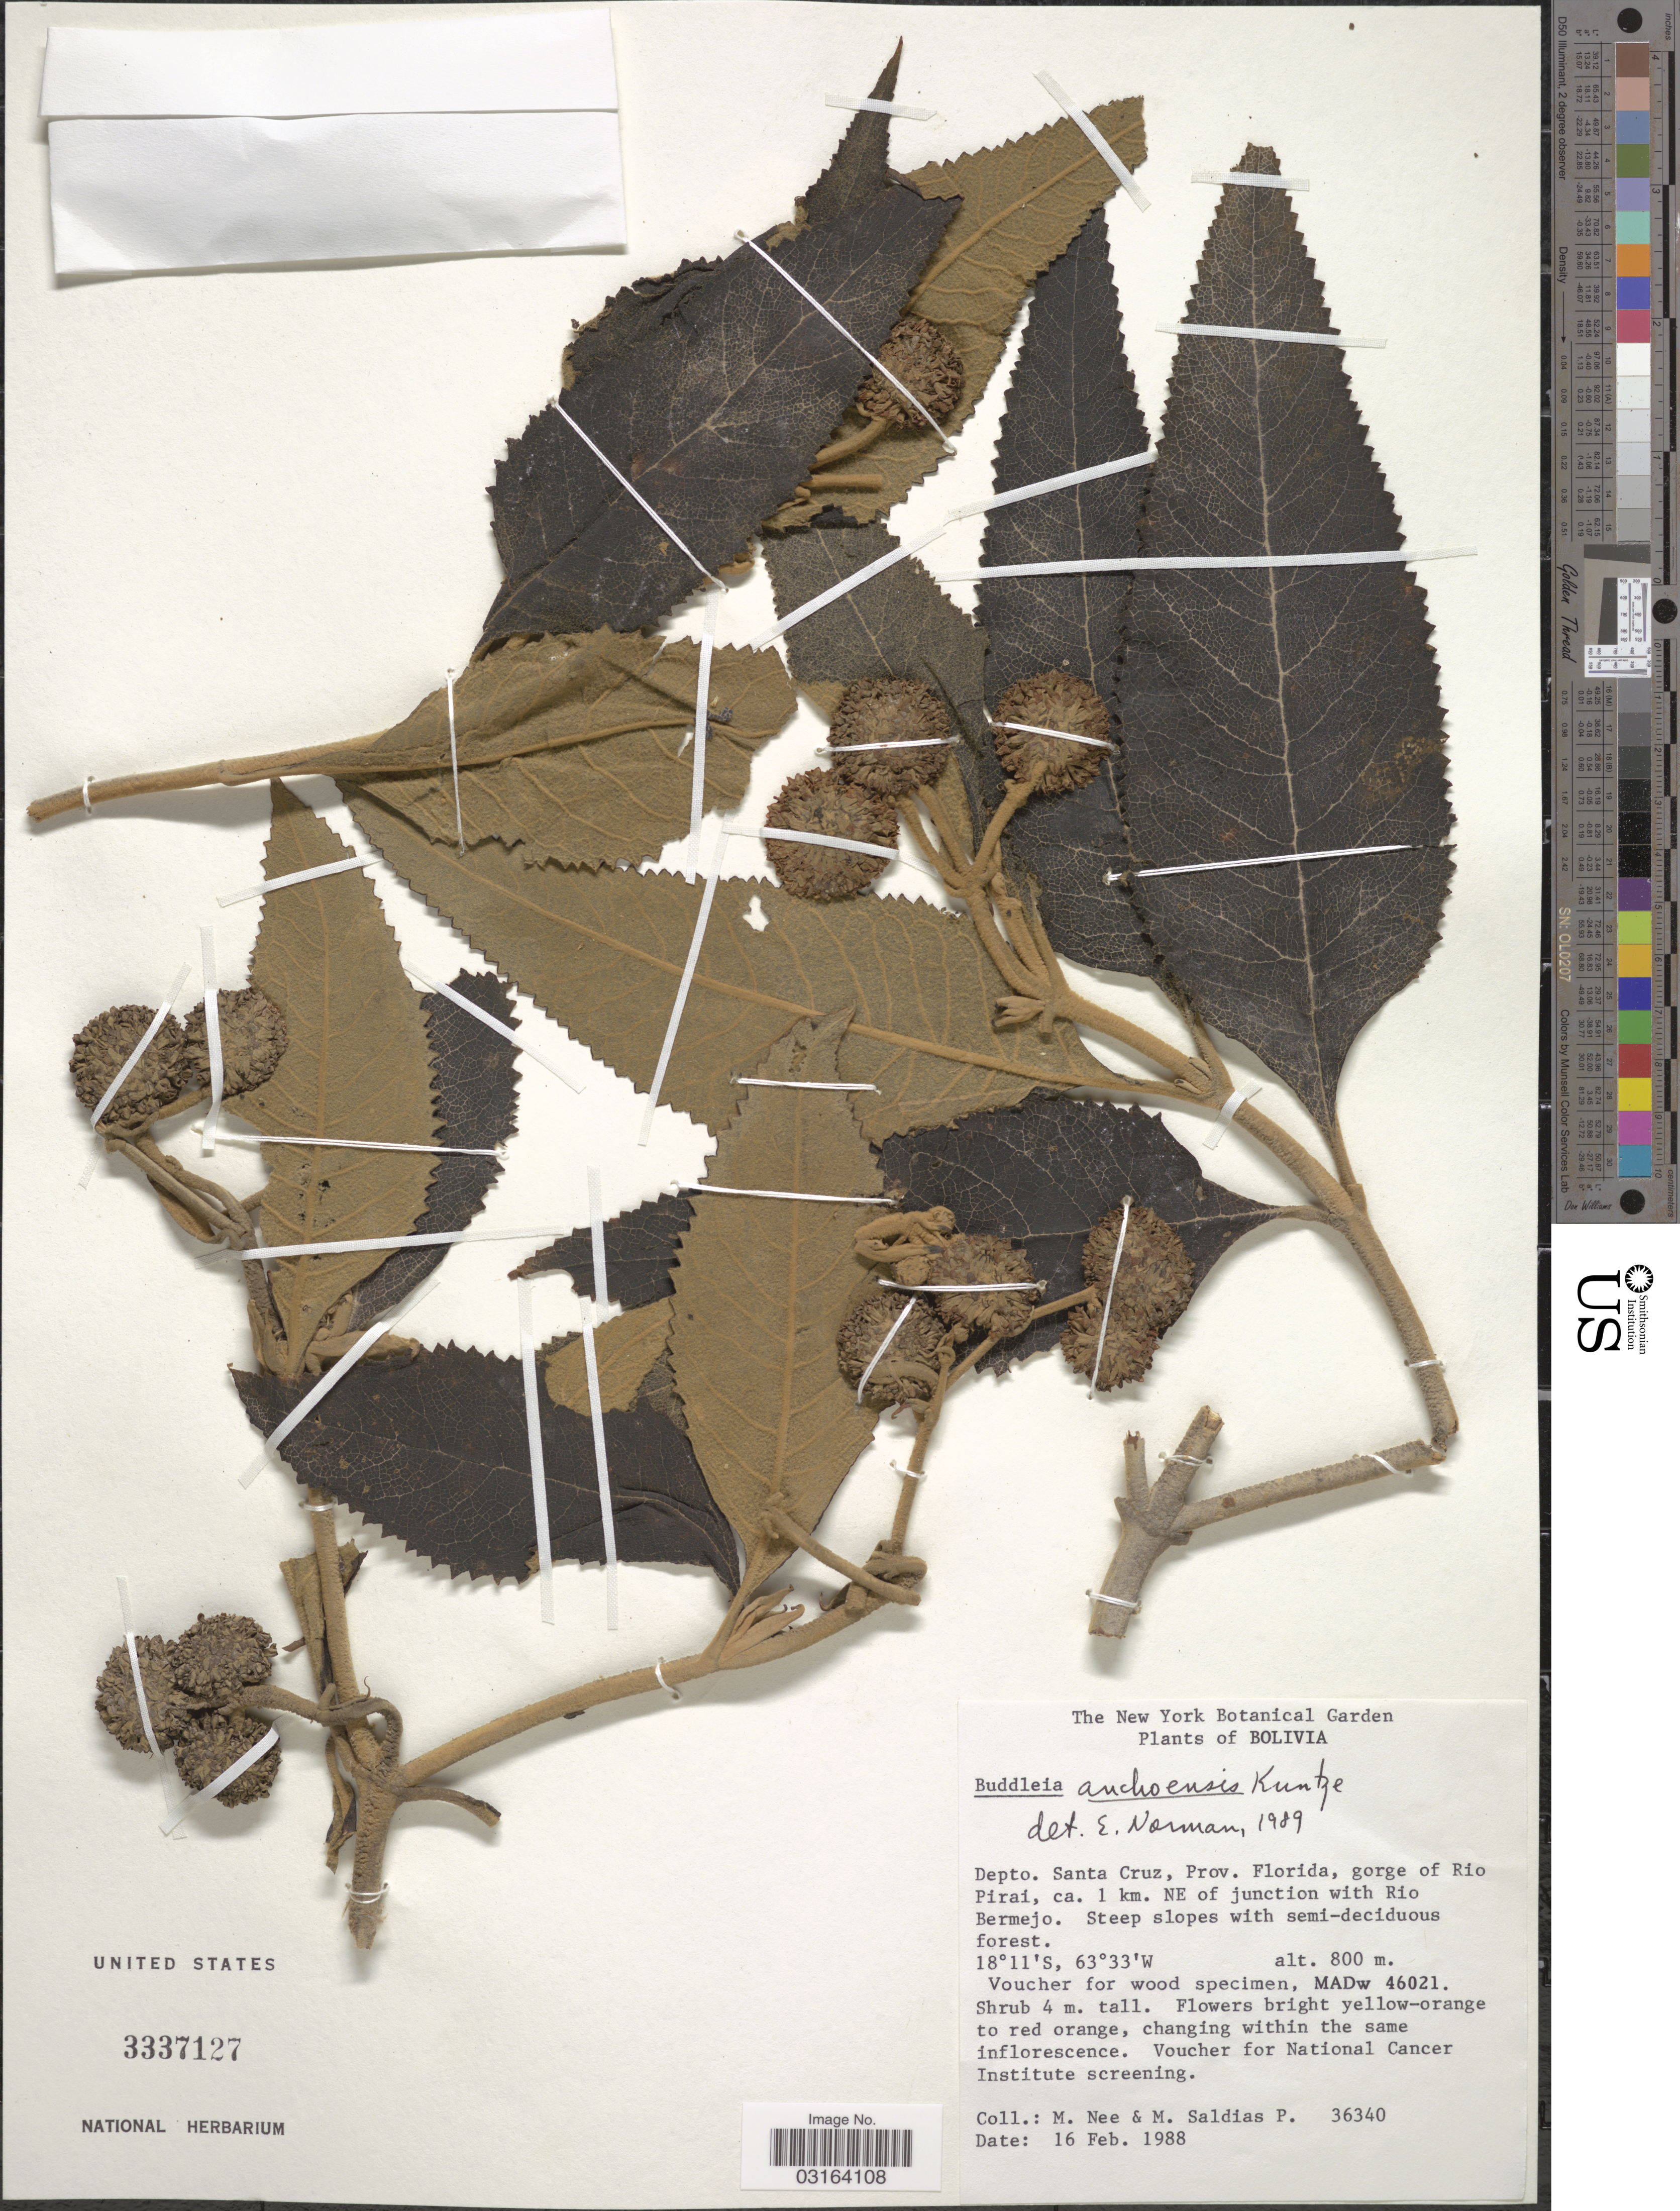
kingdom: Plantae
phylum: Tracheophyta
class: Magnoliopsida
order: Lamiales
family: Scrophulariaceae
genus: Buddleja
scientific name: Buddleja anchoensis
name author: Kuntze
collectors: M. Nee & M. Saldias P.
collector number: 36340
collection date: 1988-02-16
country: Bolivia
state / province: Santa Cruz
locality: Depto. Santa Cruz, Prov. Florida, gorge of Rio Pirai, ca. 1 km. NE of junction with Rio Bermejo.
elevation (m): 800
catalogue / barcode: US 3337127